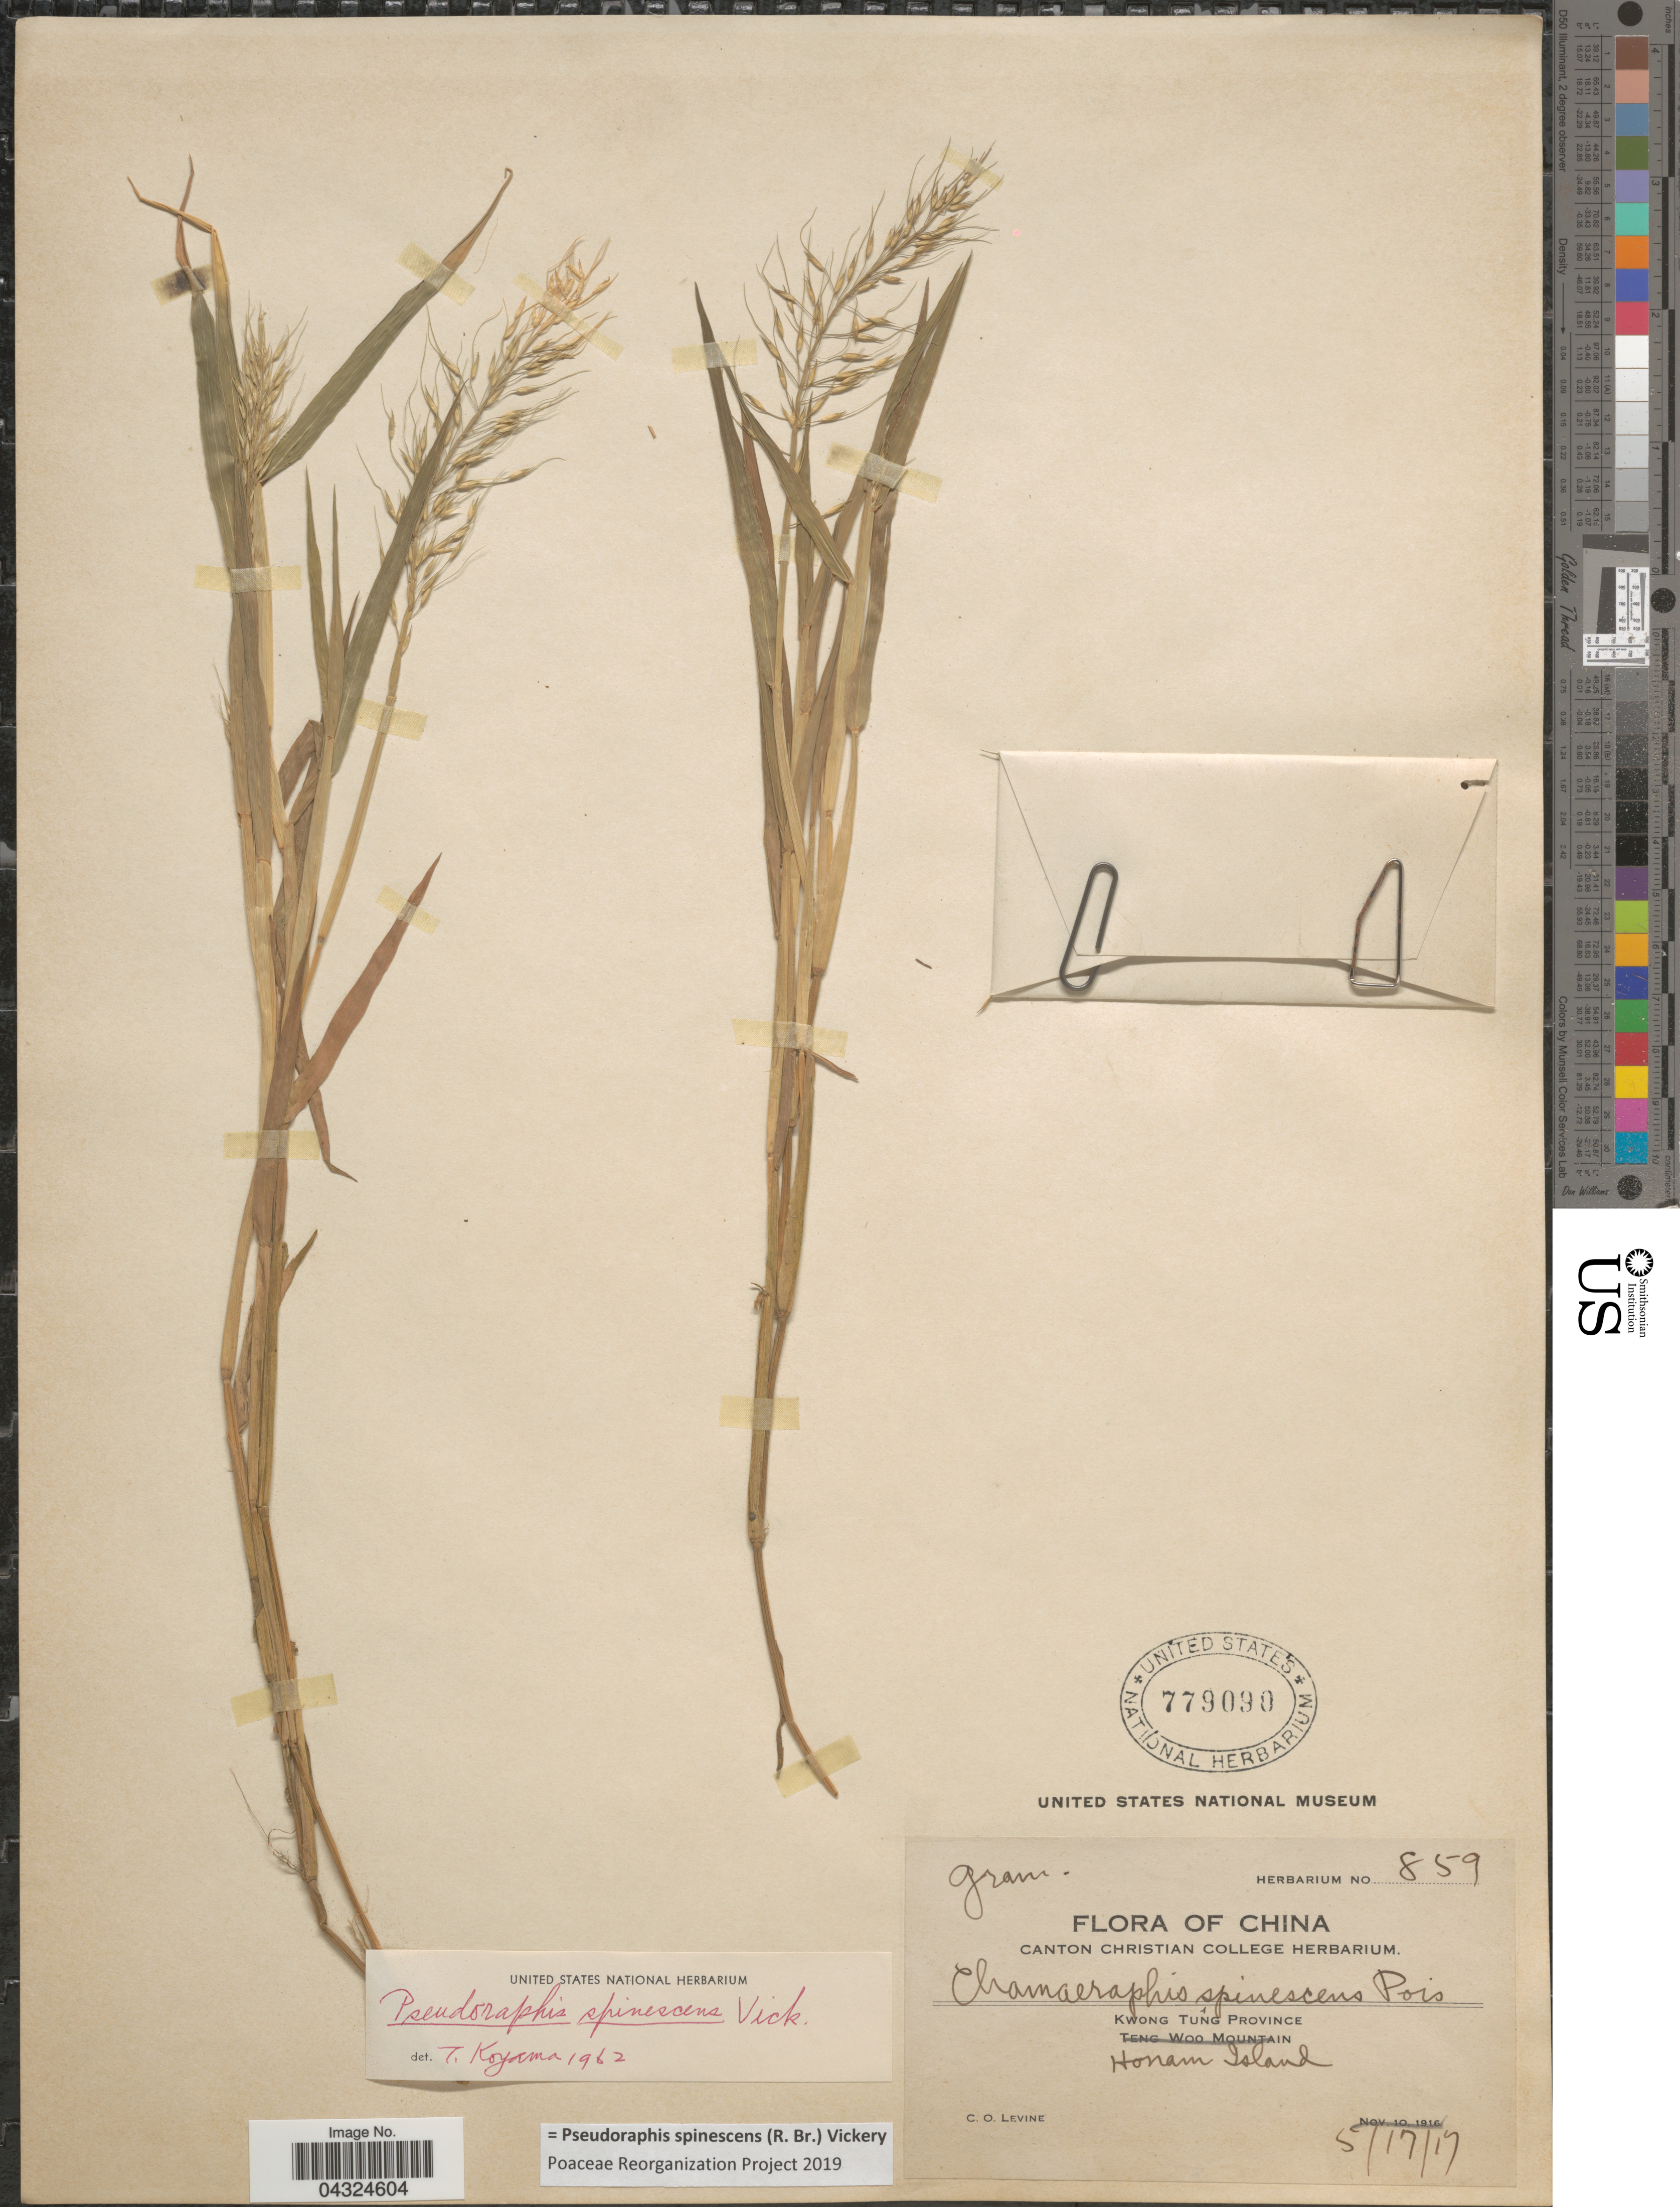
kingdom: Plantae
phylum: Tracheophyta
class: Liliopsida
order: Poales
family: Poaceae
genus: Pseudoraphis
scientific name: Pseudoraphis spinescens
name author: (R. Br.) Vickery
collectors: C. O. Levine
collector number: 859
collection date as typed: Transcribed d/m/y: 17/5/17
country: China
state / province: Guangdong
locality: Kwong Tung Province. Honam Island.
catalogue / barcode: US 779090